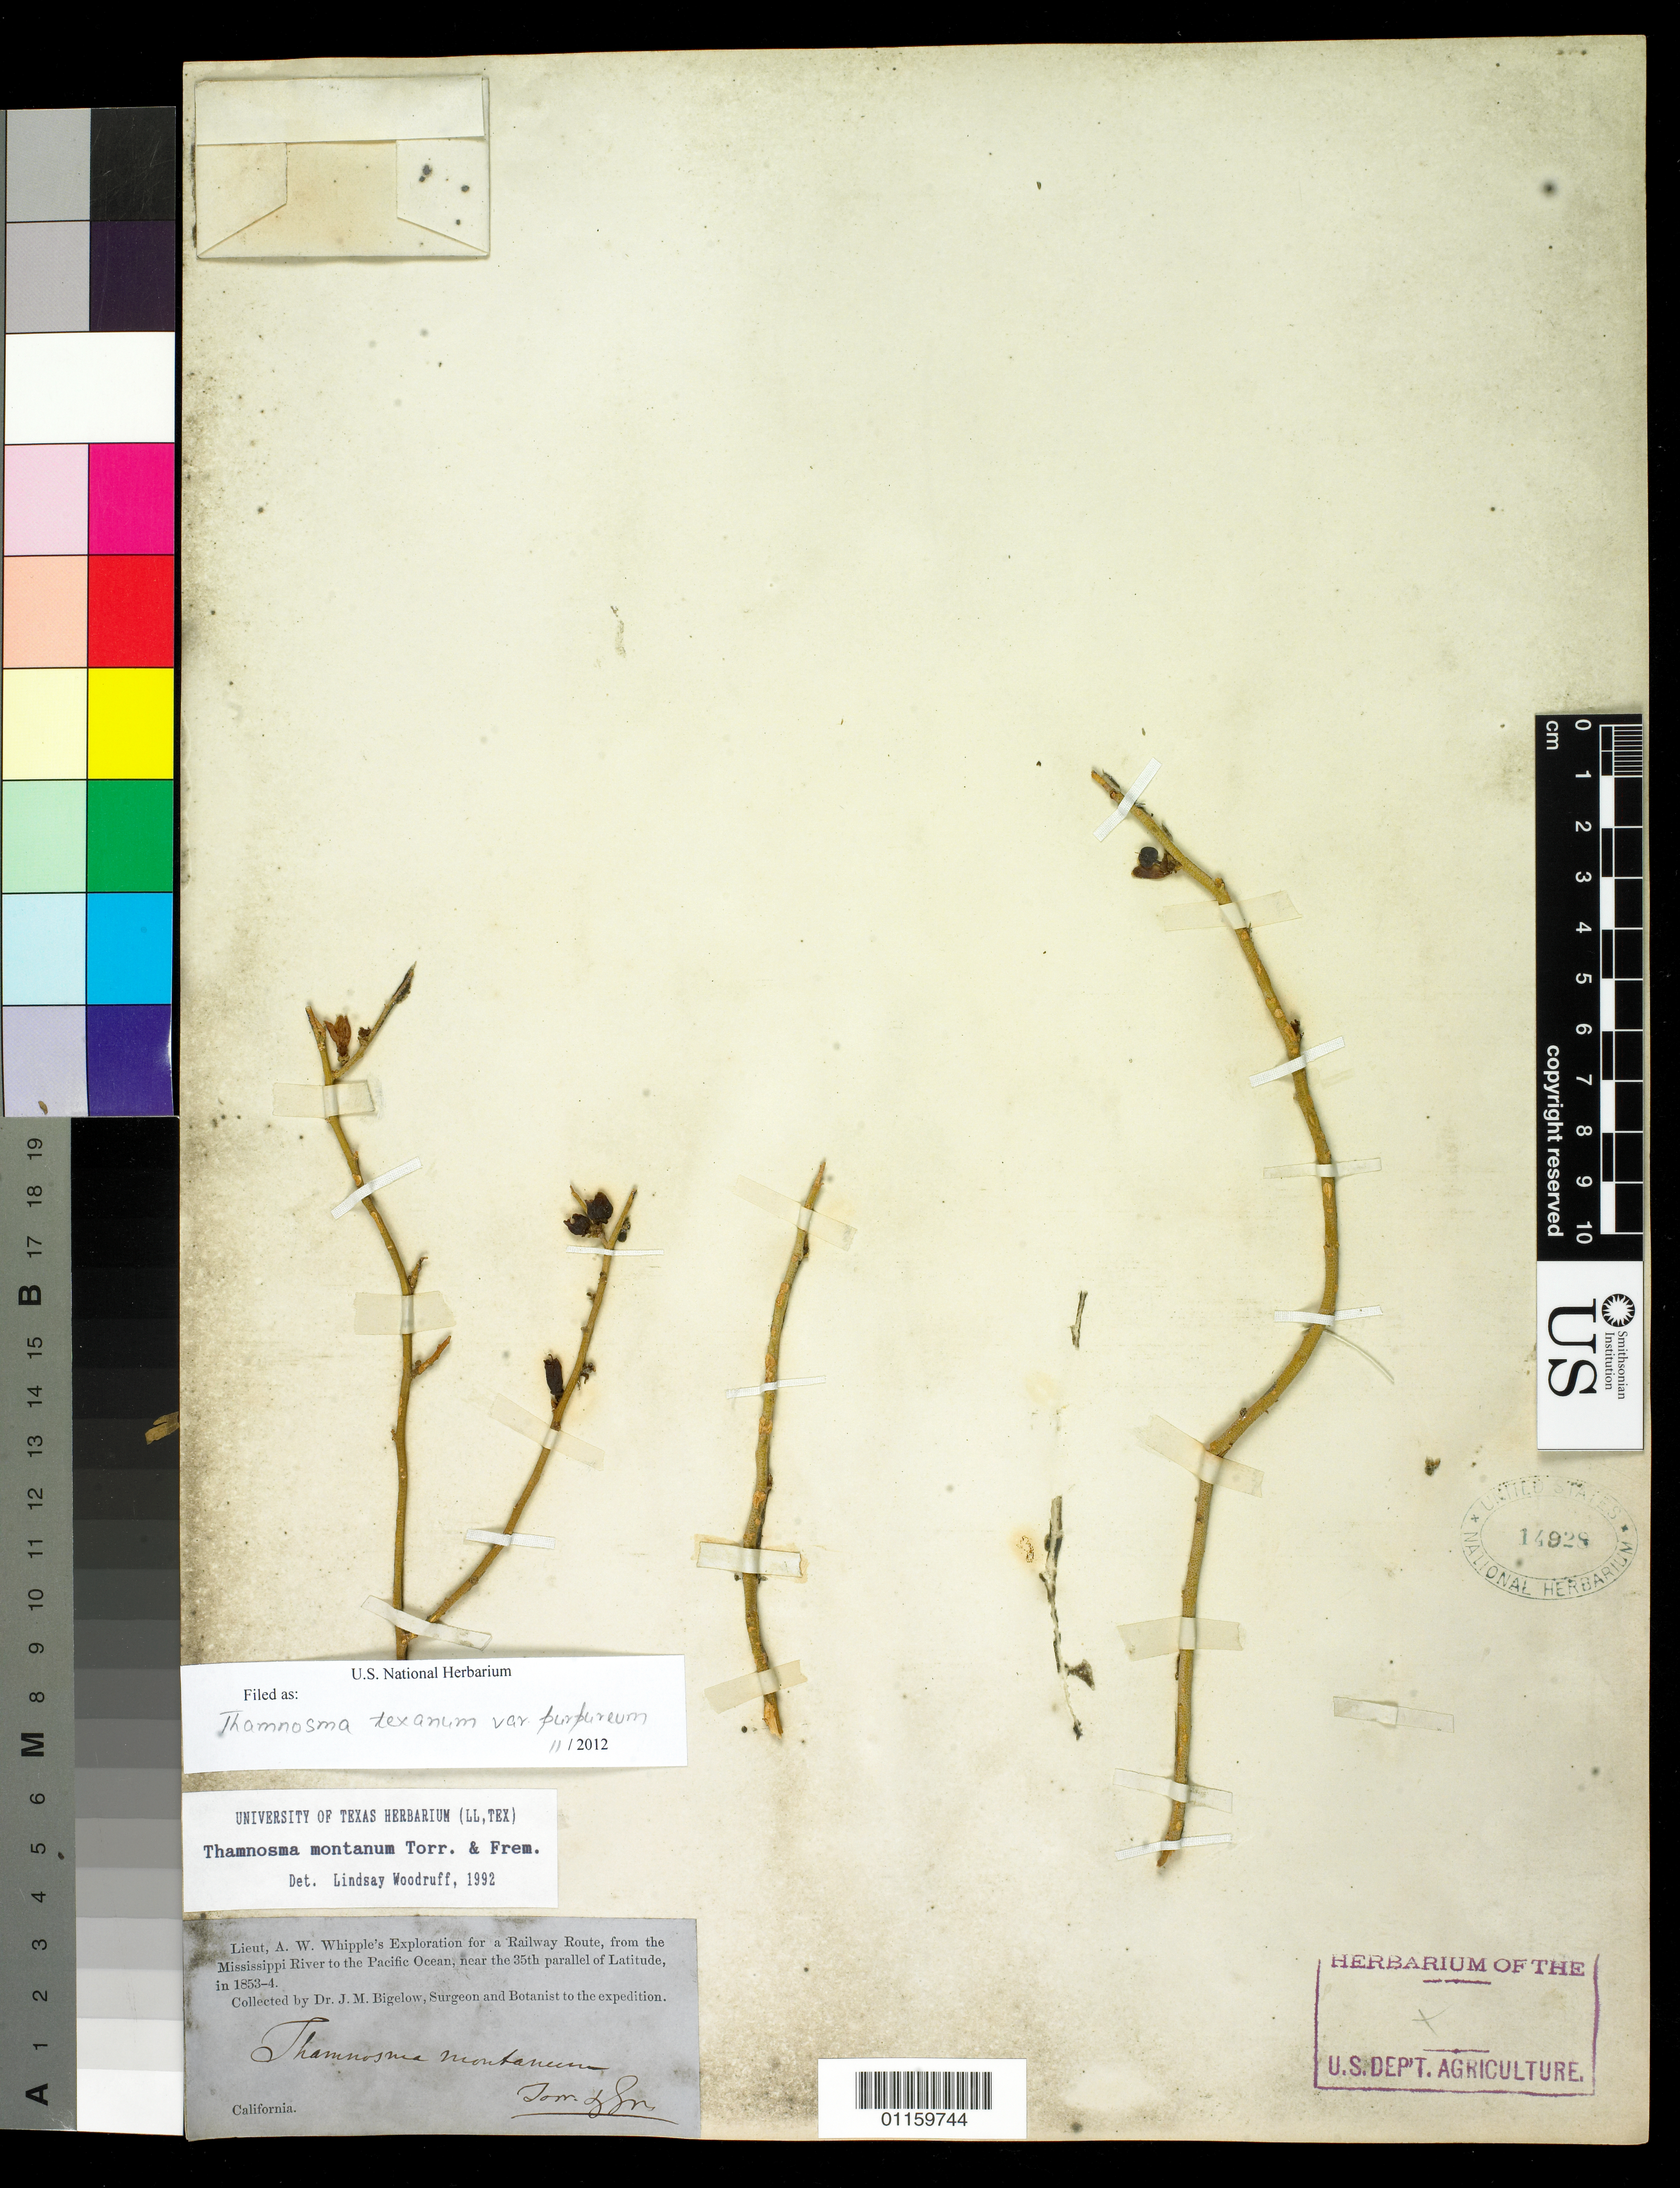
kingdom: Plantae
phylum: Tracheophyta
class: Magnoliopsida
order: Sapindales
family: Rutaceae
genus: Thamnosma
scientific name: Thamnosma texana var. purpurea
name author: (Wooton & Standl.) Woodruff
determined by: Woodruff, L.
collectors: J. M. Bigelow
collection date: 1853/1854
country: United States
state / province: California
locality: near 35th parallel of Latitude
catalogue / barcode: US 14928